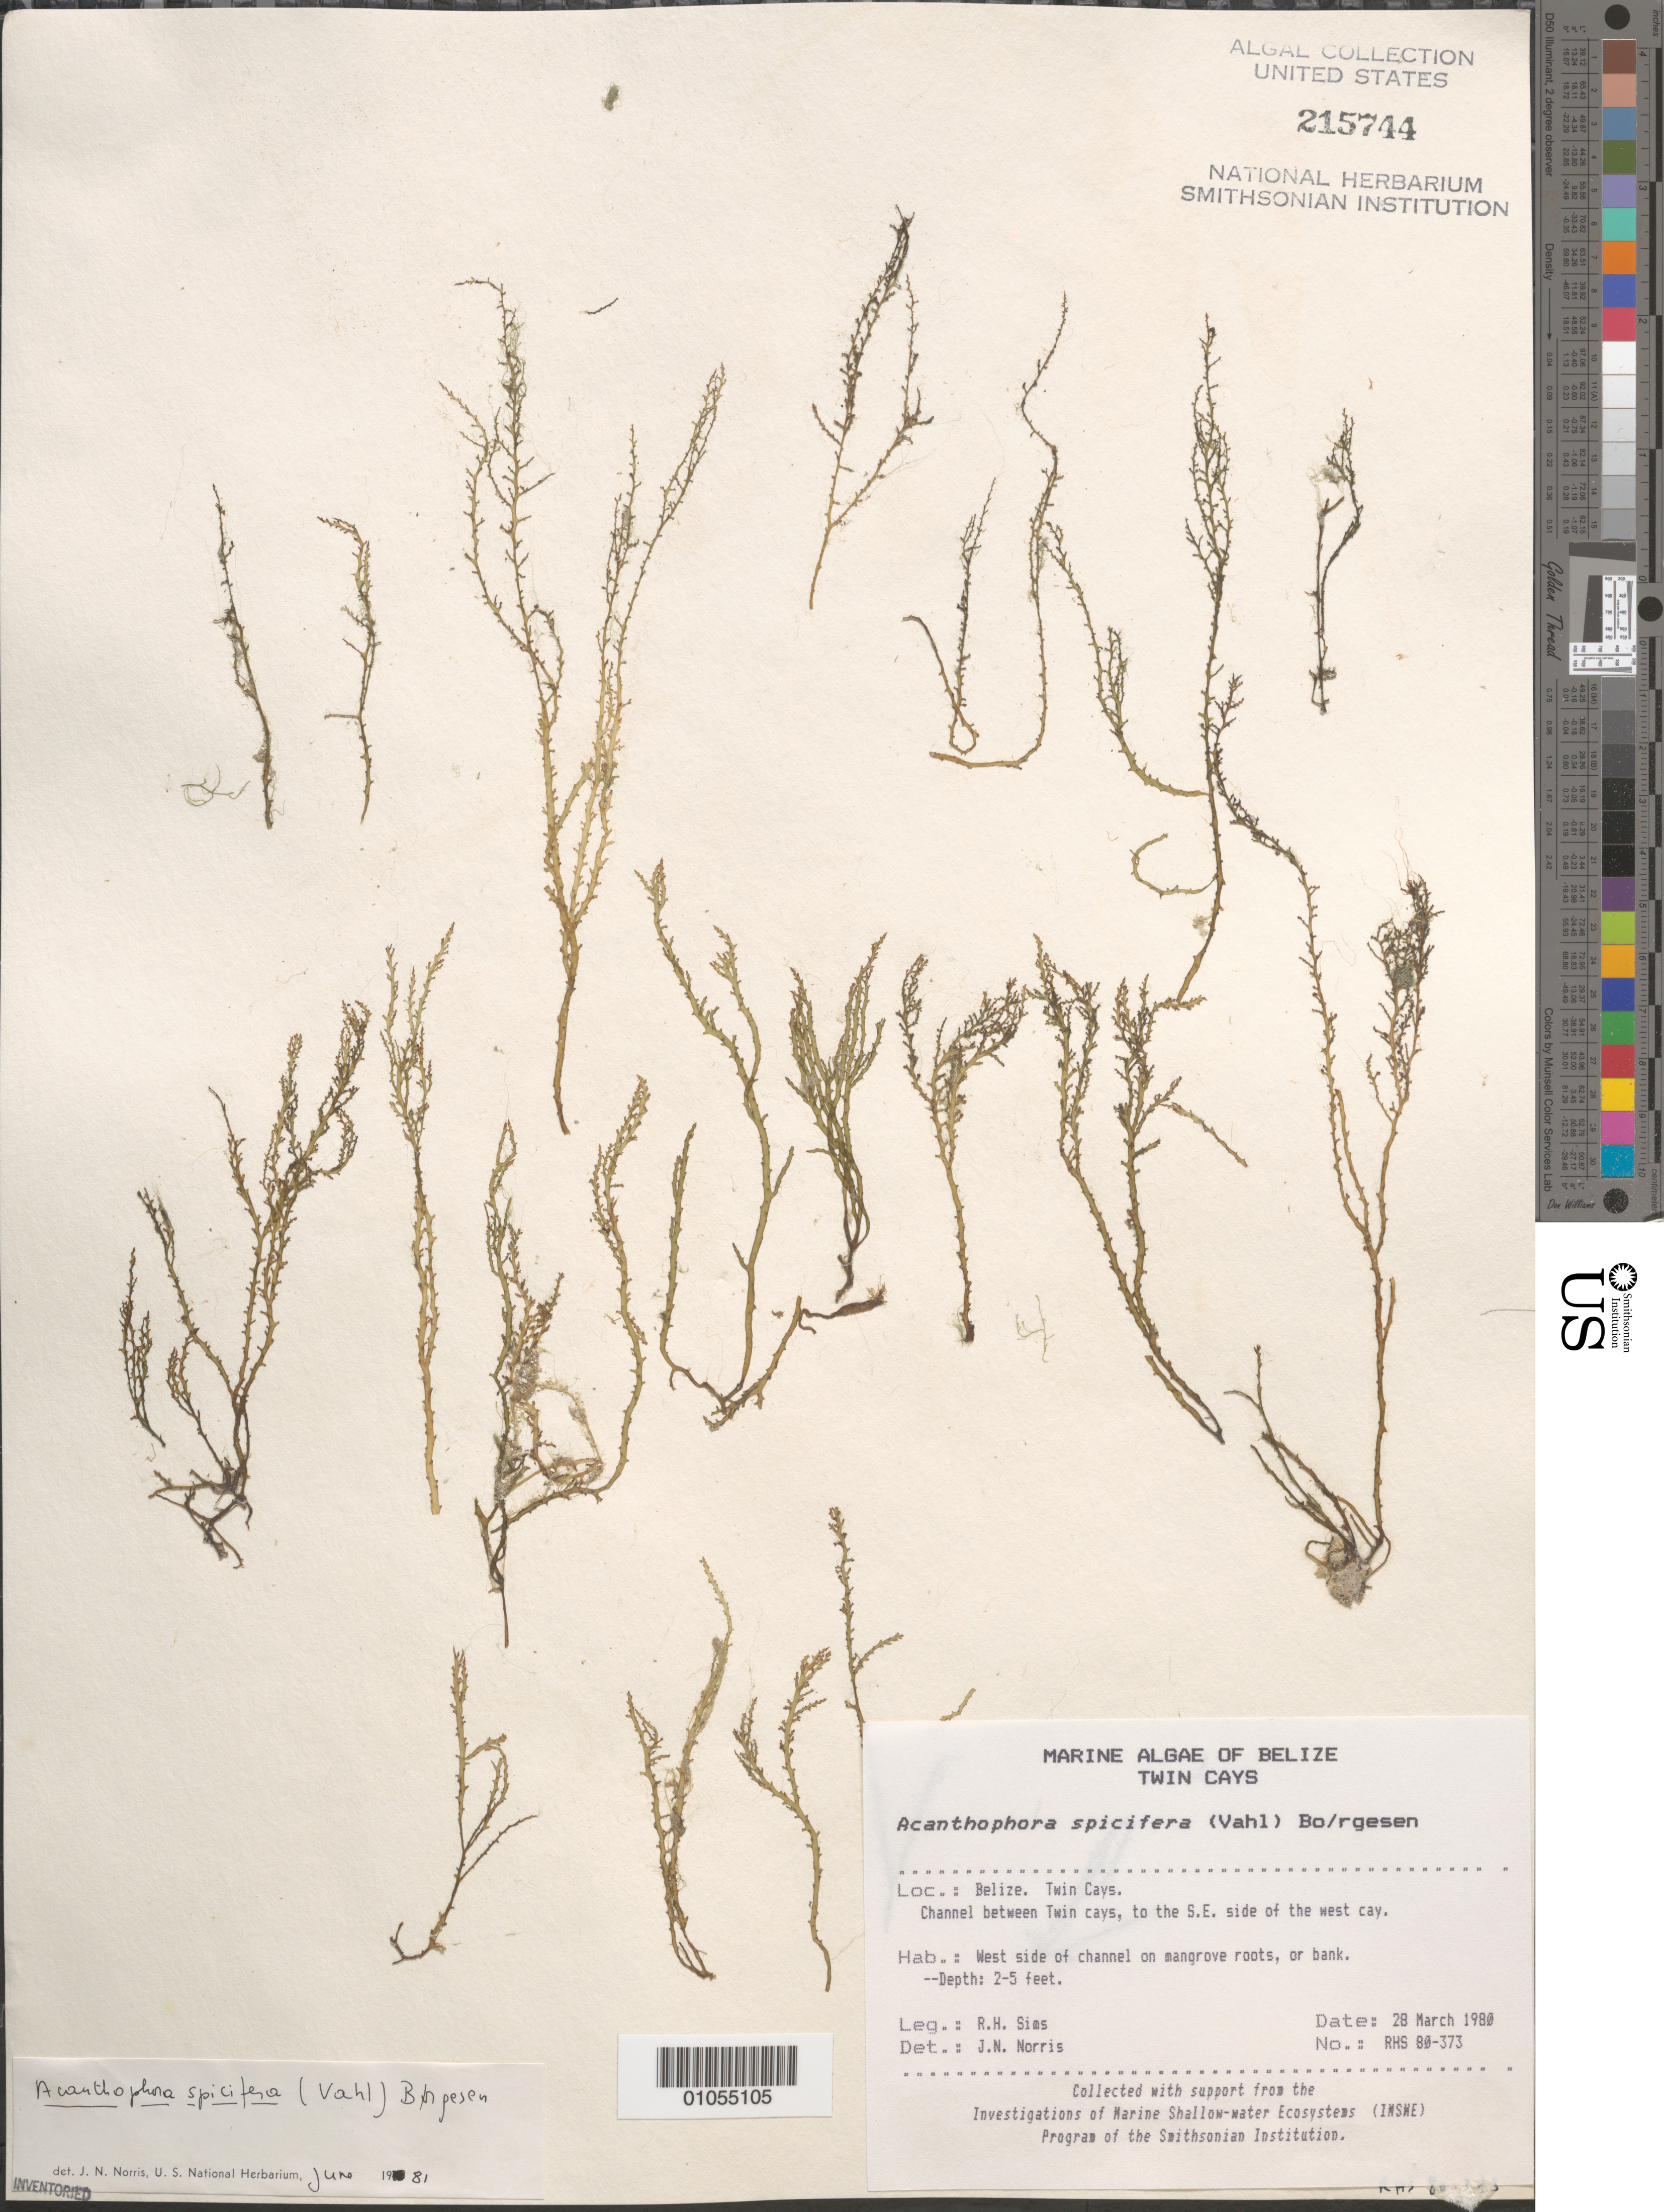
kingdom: Plantae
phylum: Rhodophyta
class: Florideophyceae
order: Ceramiales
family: Rhodomelaceae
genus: Acanthophora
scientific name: Acanthophora spicifera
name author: (Vahl) Børgesen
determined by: Norris, James N.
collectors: R. H. Sims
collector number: RHS 80-373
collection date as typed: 28 Mar 1980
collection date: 1980-03-28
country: Belize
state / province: Stann Creek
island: West Cay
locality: Channel between Twin Cays, to southeast side of West Cay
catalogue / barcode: US 215744